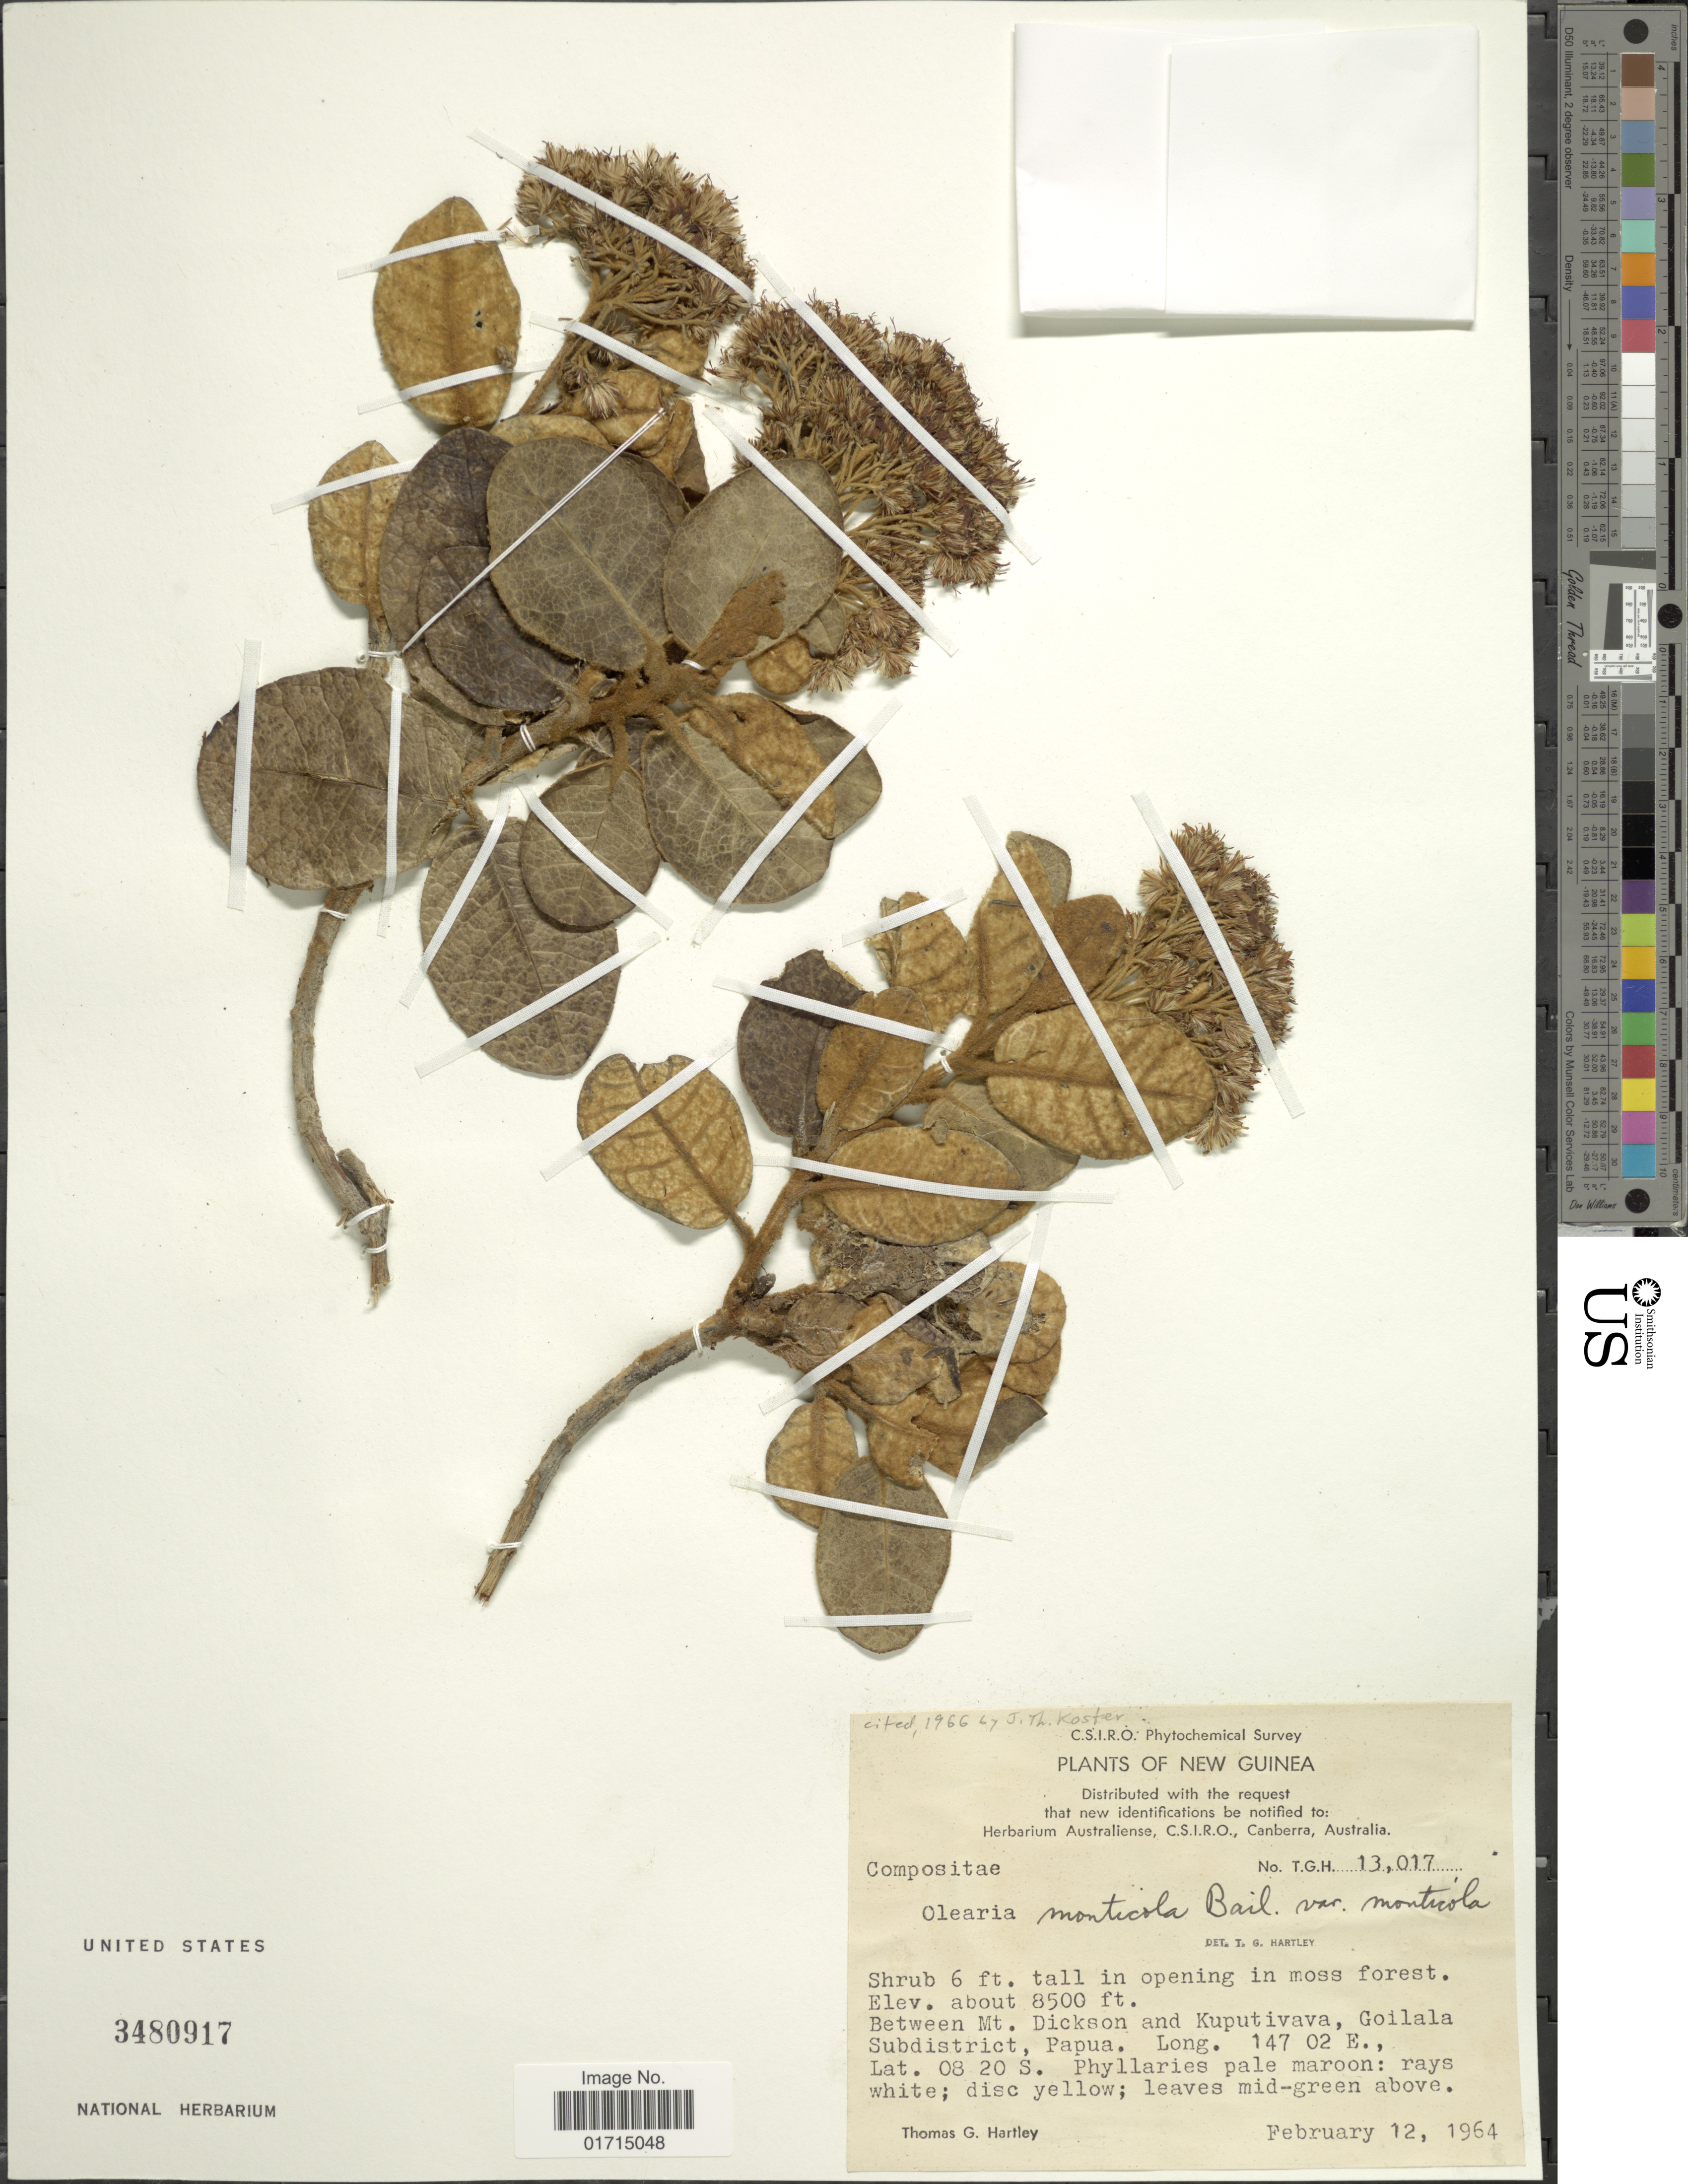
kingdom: Plantae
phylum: Tracheophyta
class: Magnoliopsida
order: Asterales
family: Asteraceae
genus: Olearia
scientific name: Olearia monticola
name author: F.M. Bailey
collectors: T. G. Hartley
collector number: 13017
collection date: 1964-02-12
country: Papua New Guinea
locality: Between Mt. Dickinson and Kuputivava, Goilala Subdistrict, Papua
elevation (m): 2591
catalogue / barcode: US 3480917